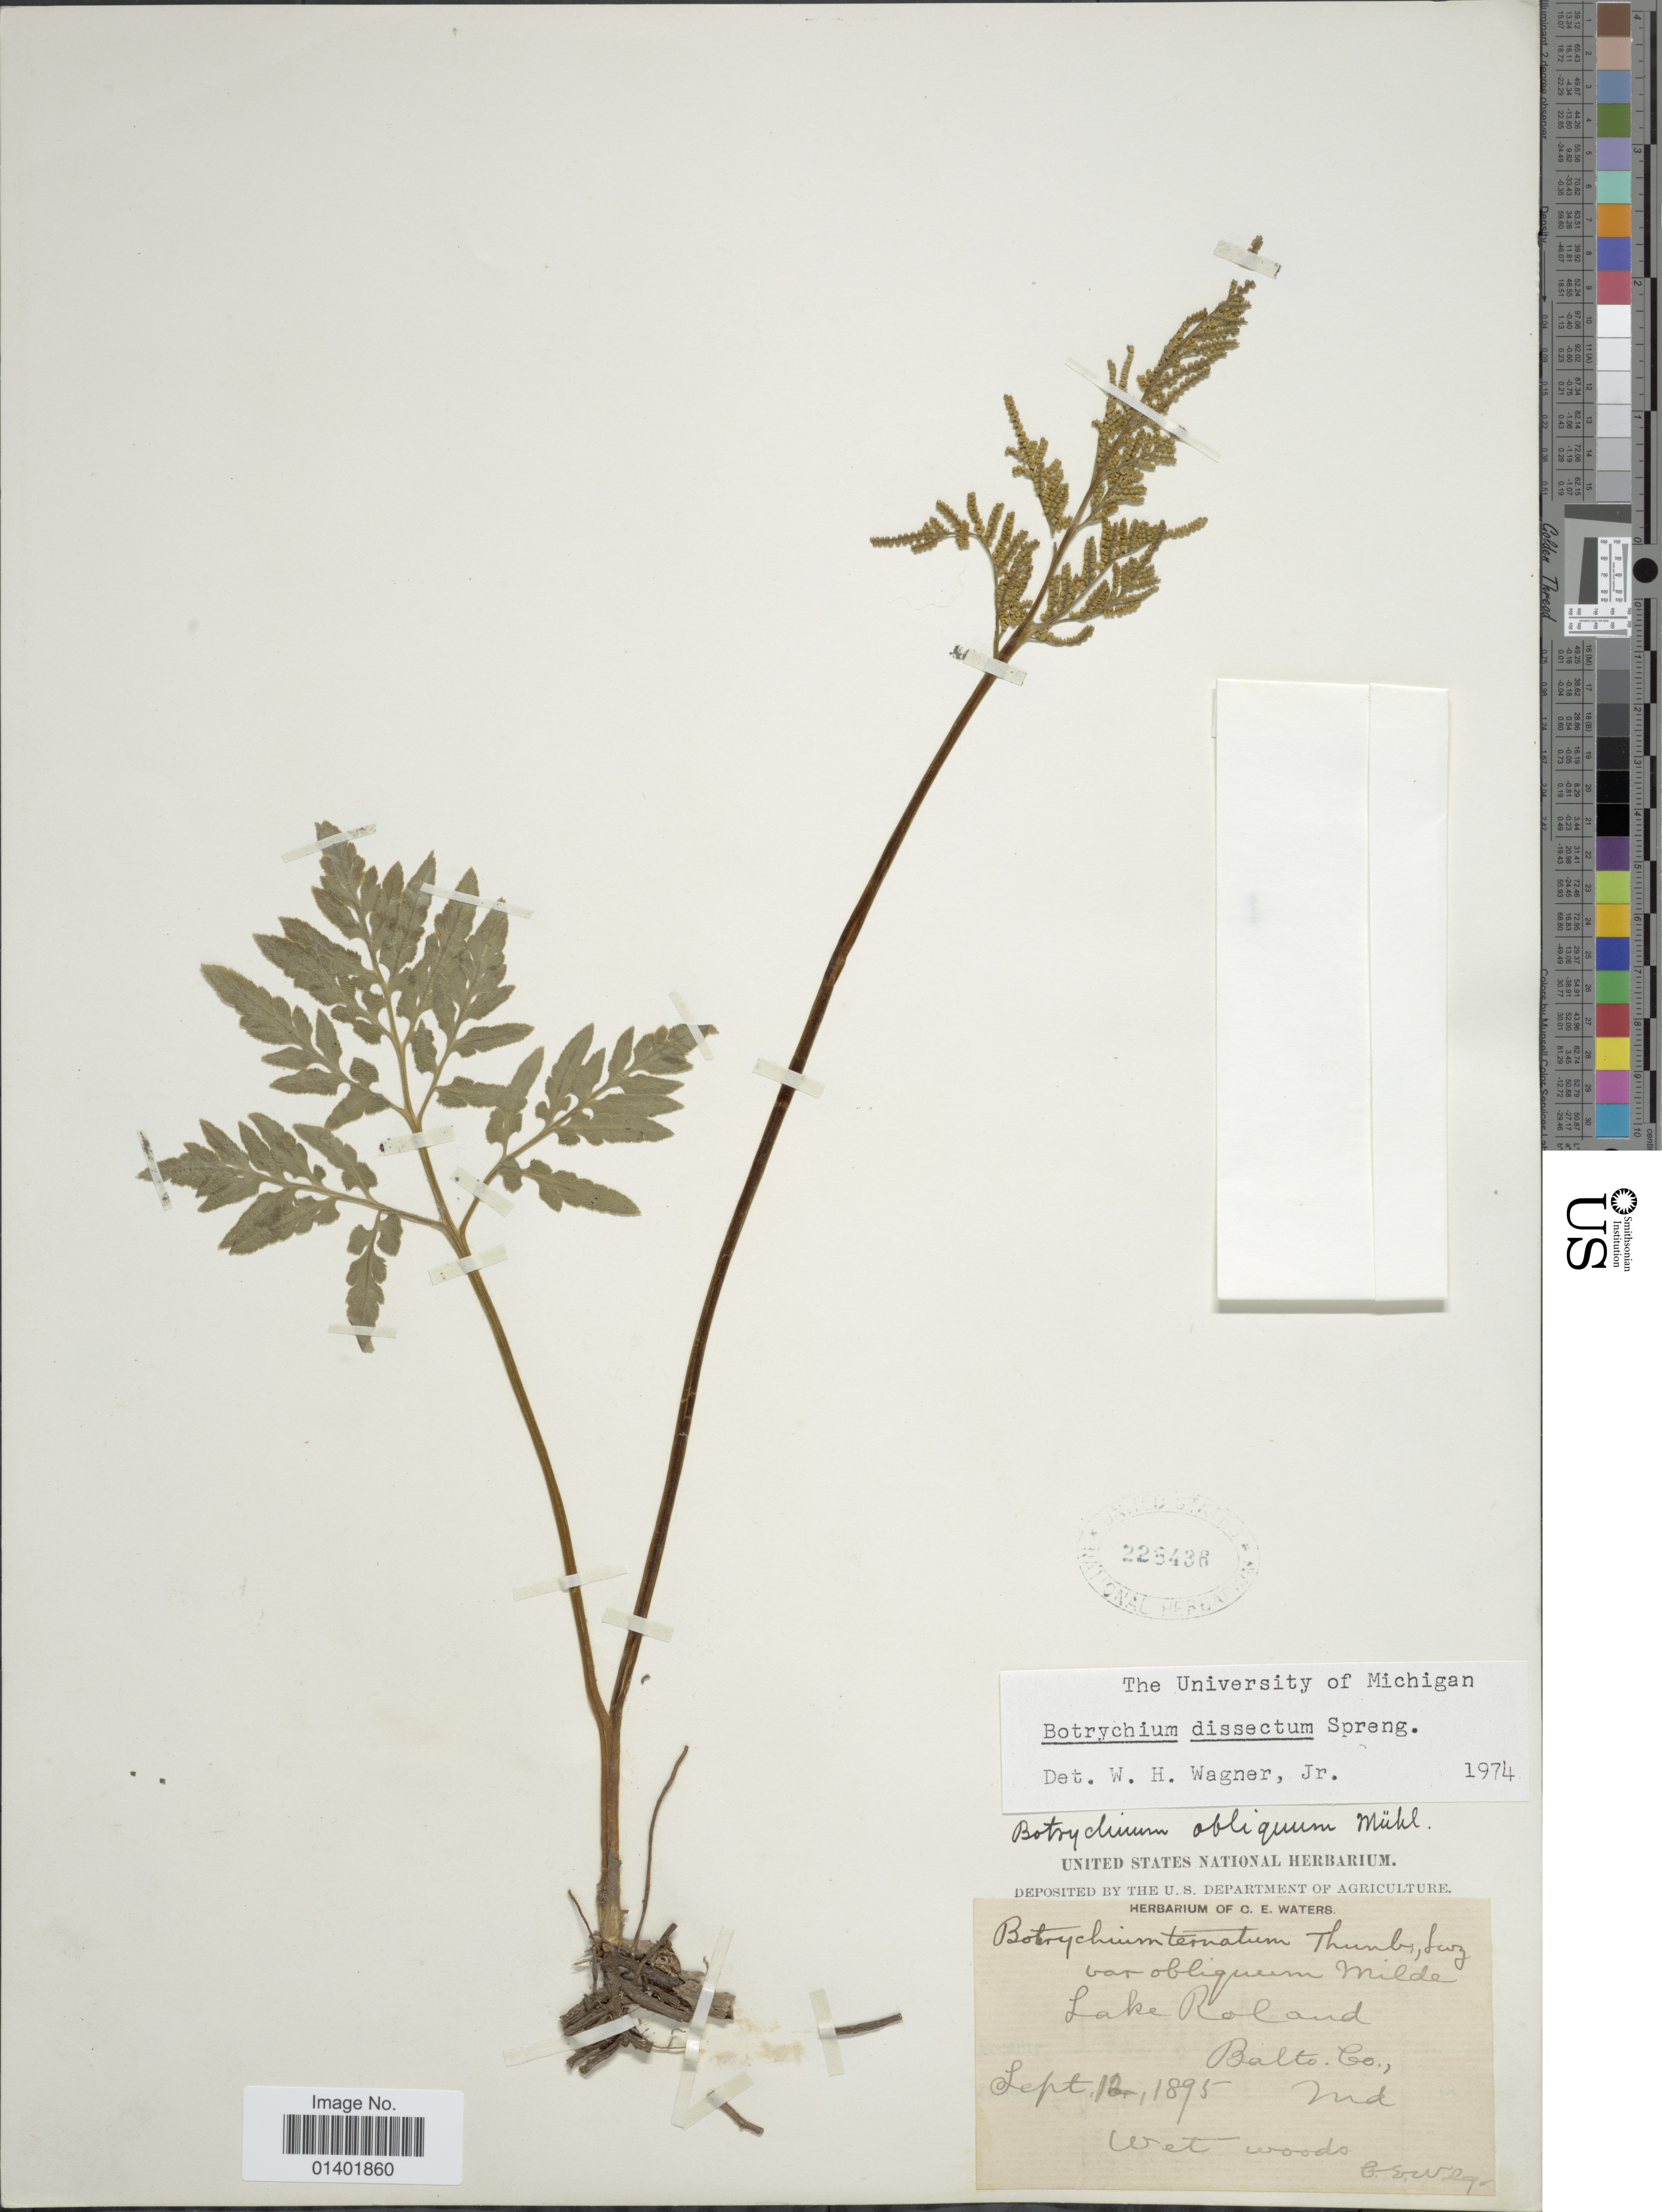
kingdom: Plantae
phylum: Tracheophyta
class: Polypodiopsida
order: Ophioglossales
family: Ophioglossaceae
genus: Botrychium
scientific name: Botrychium dissectum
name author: Spreng.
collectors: C. Waters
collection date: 1895-09-12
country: United States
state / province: Maryland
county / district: Baltimore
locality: Lake Roland, Balto. Co.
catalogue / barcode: US 228438